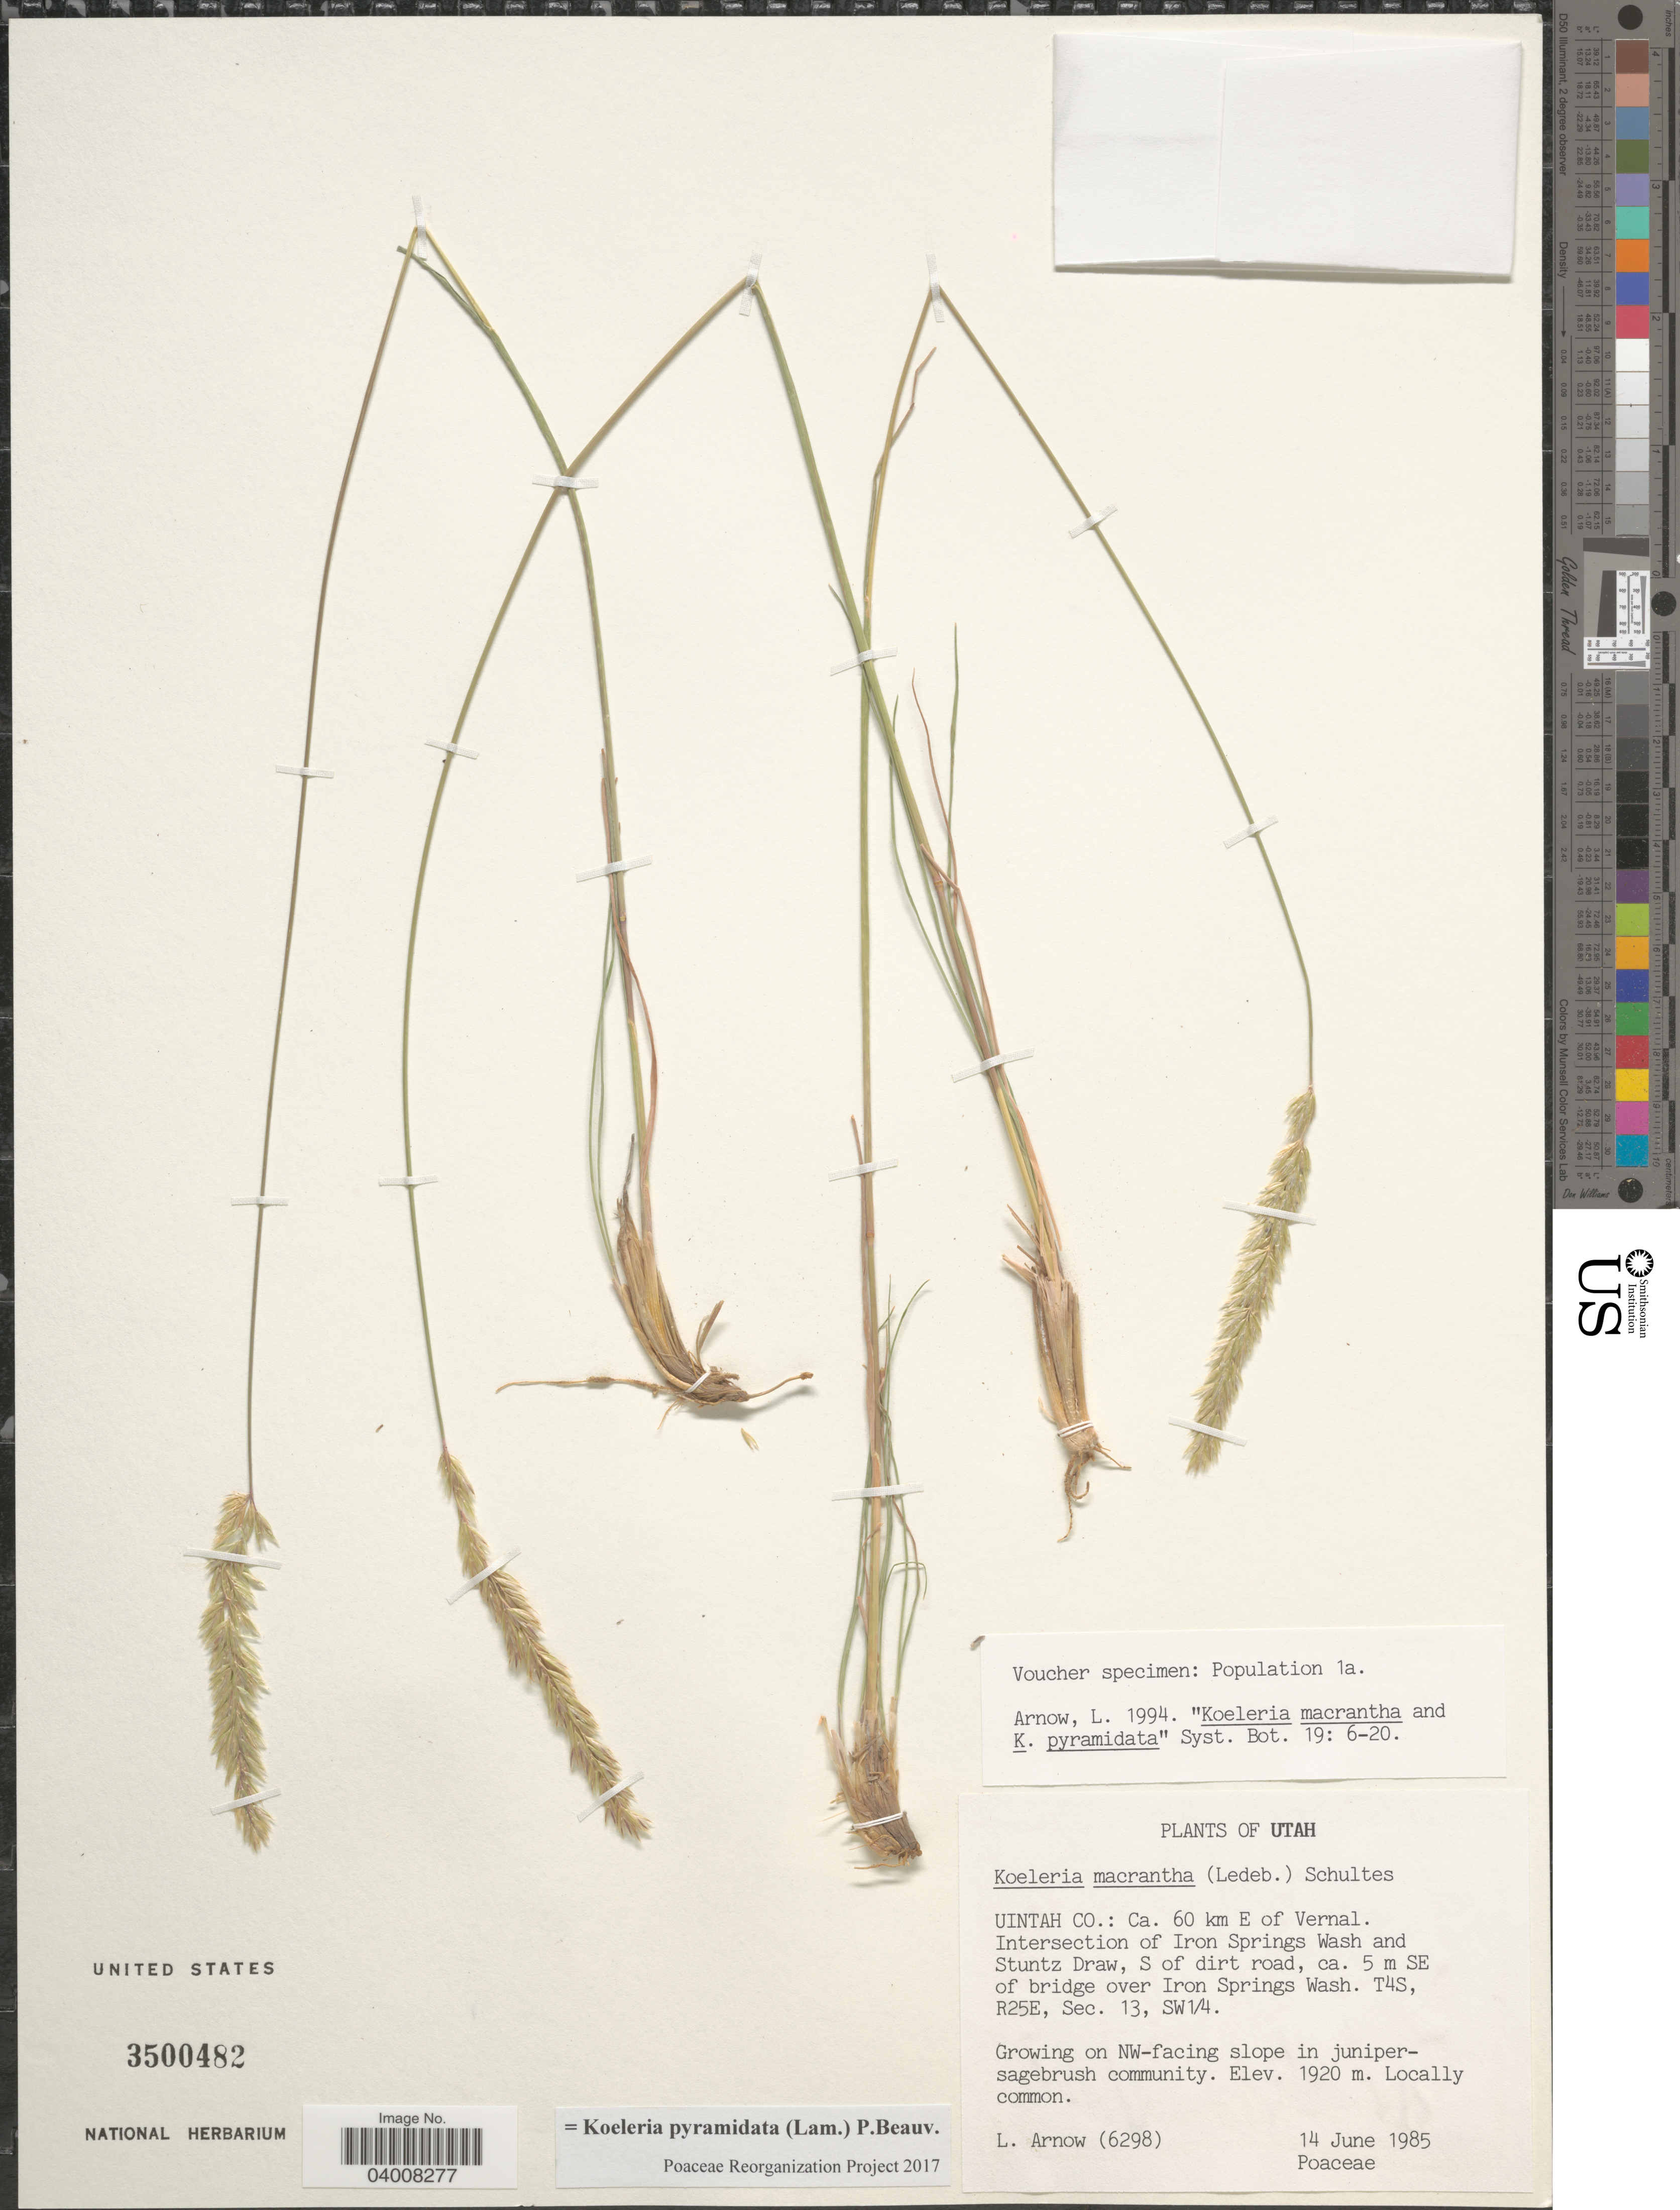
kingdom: Plantae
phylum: Tracheophyta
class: Liliopsida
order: Poales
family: Poaceae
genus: Koeleria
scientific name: Koeleria pyramidata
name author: (Lam.) P. Beauv.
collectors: L. Arnow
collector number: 6298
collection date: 1985-06-14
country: United States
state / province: Utah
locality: Uintah Co.: Ca. 60 km E of Vernal. Intersection of Iron Springs Wash and Stuntz Draw, S of dirt road, ca. 5 m SE of bridge over Iron Springs Wash. T4S, R25E, Sec. 13, SW¼.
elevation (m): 1920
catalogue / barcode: US 3500482